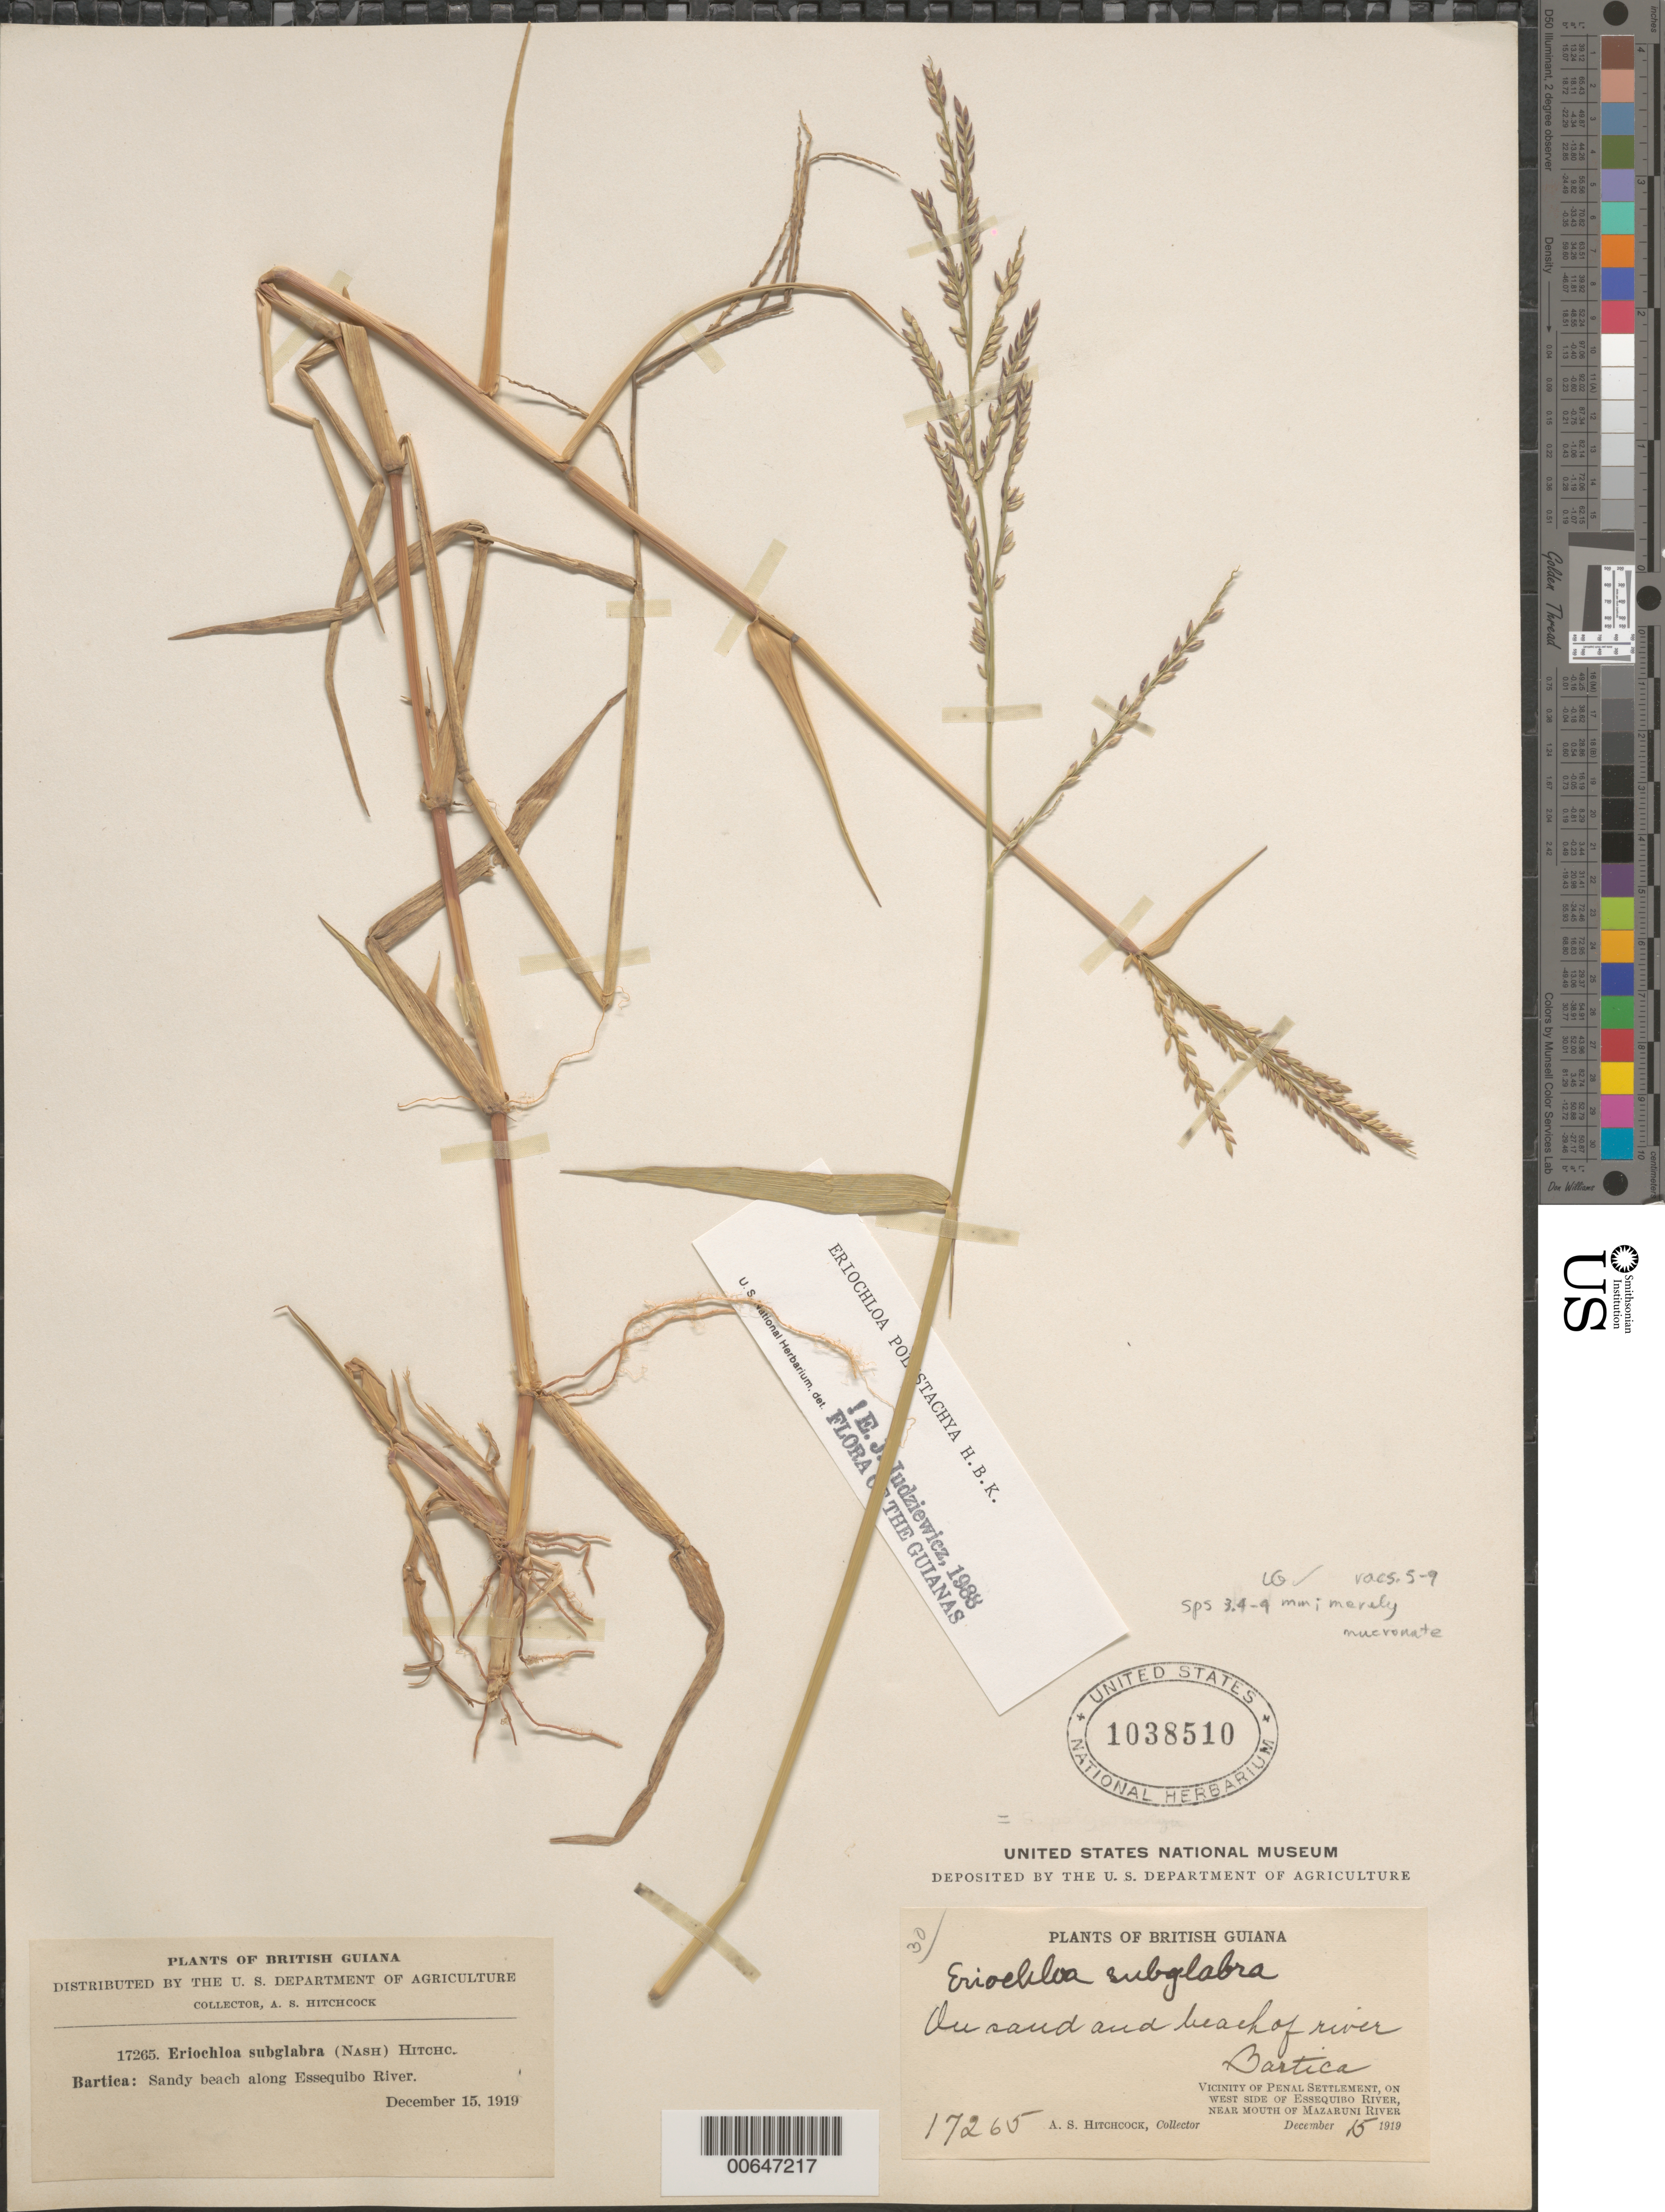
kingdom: Plantae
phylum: Tracheophyta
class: Liliopsida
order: Poales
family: Poaceae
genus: Eriochloa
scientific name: Eriochloa polystachya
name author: Kunth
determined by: Judziewicz, E. J.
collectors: A. S. Hitchcock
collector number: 17265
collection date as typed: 15-Dec-19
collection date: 1919-12-15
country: Guyana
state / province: Cuyuni-Mazaruni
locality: Penal Settlement, on W side of Essequibo River, near mouth of Mazaruni River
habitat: Sand and beach of river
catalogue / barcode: US 1038510